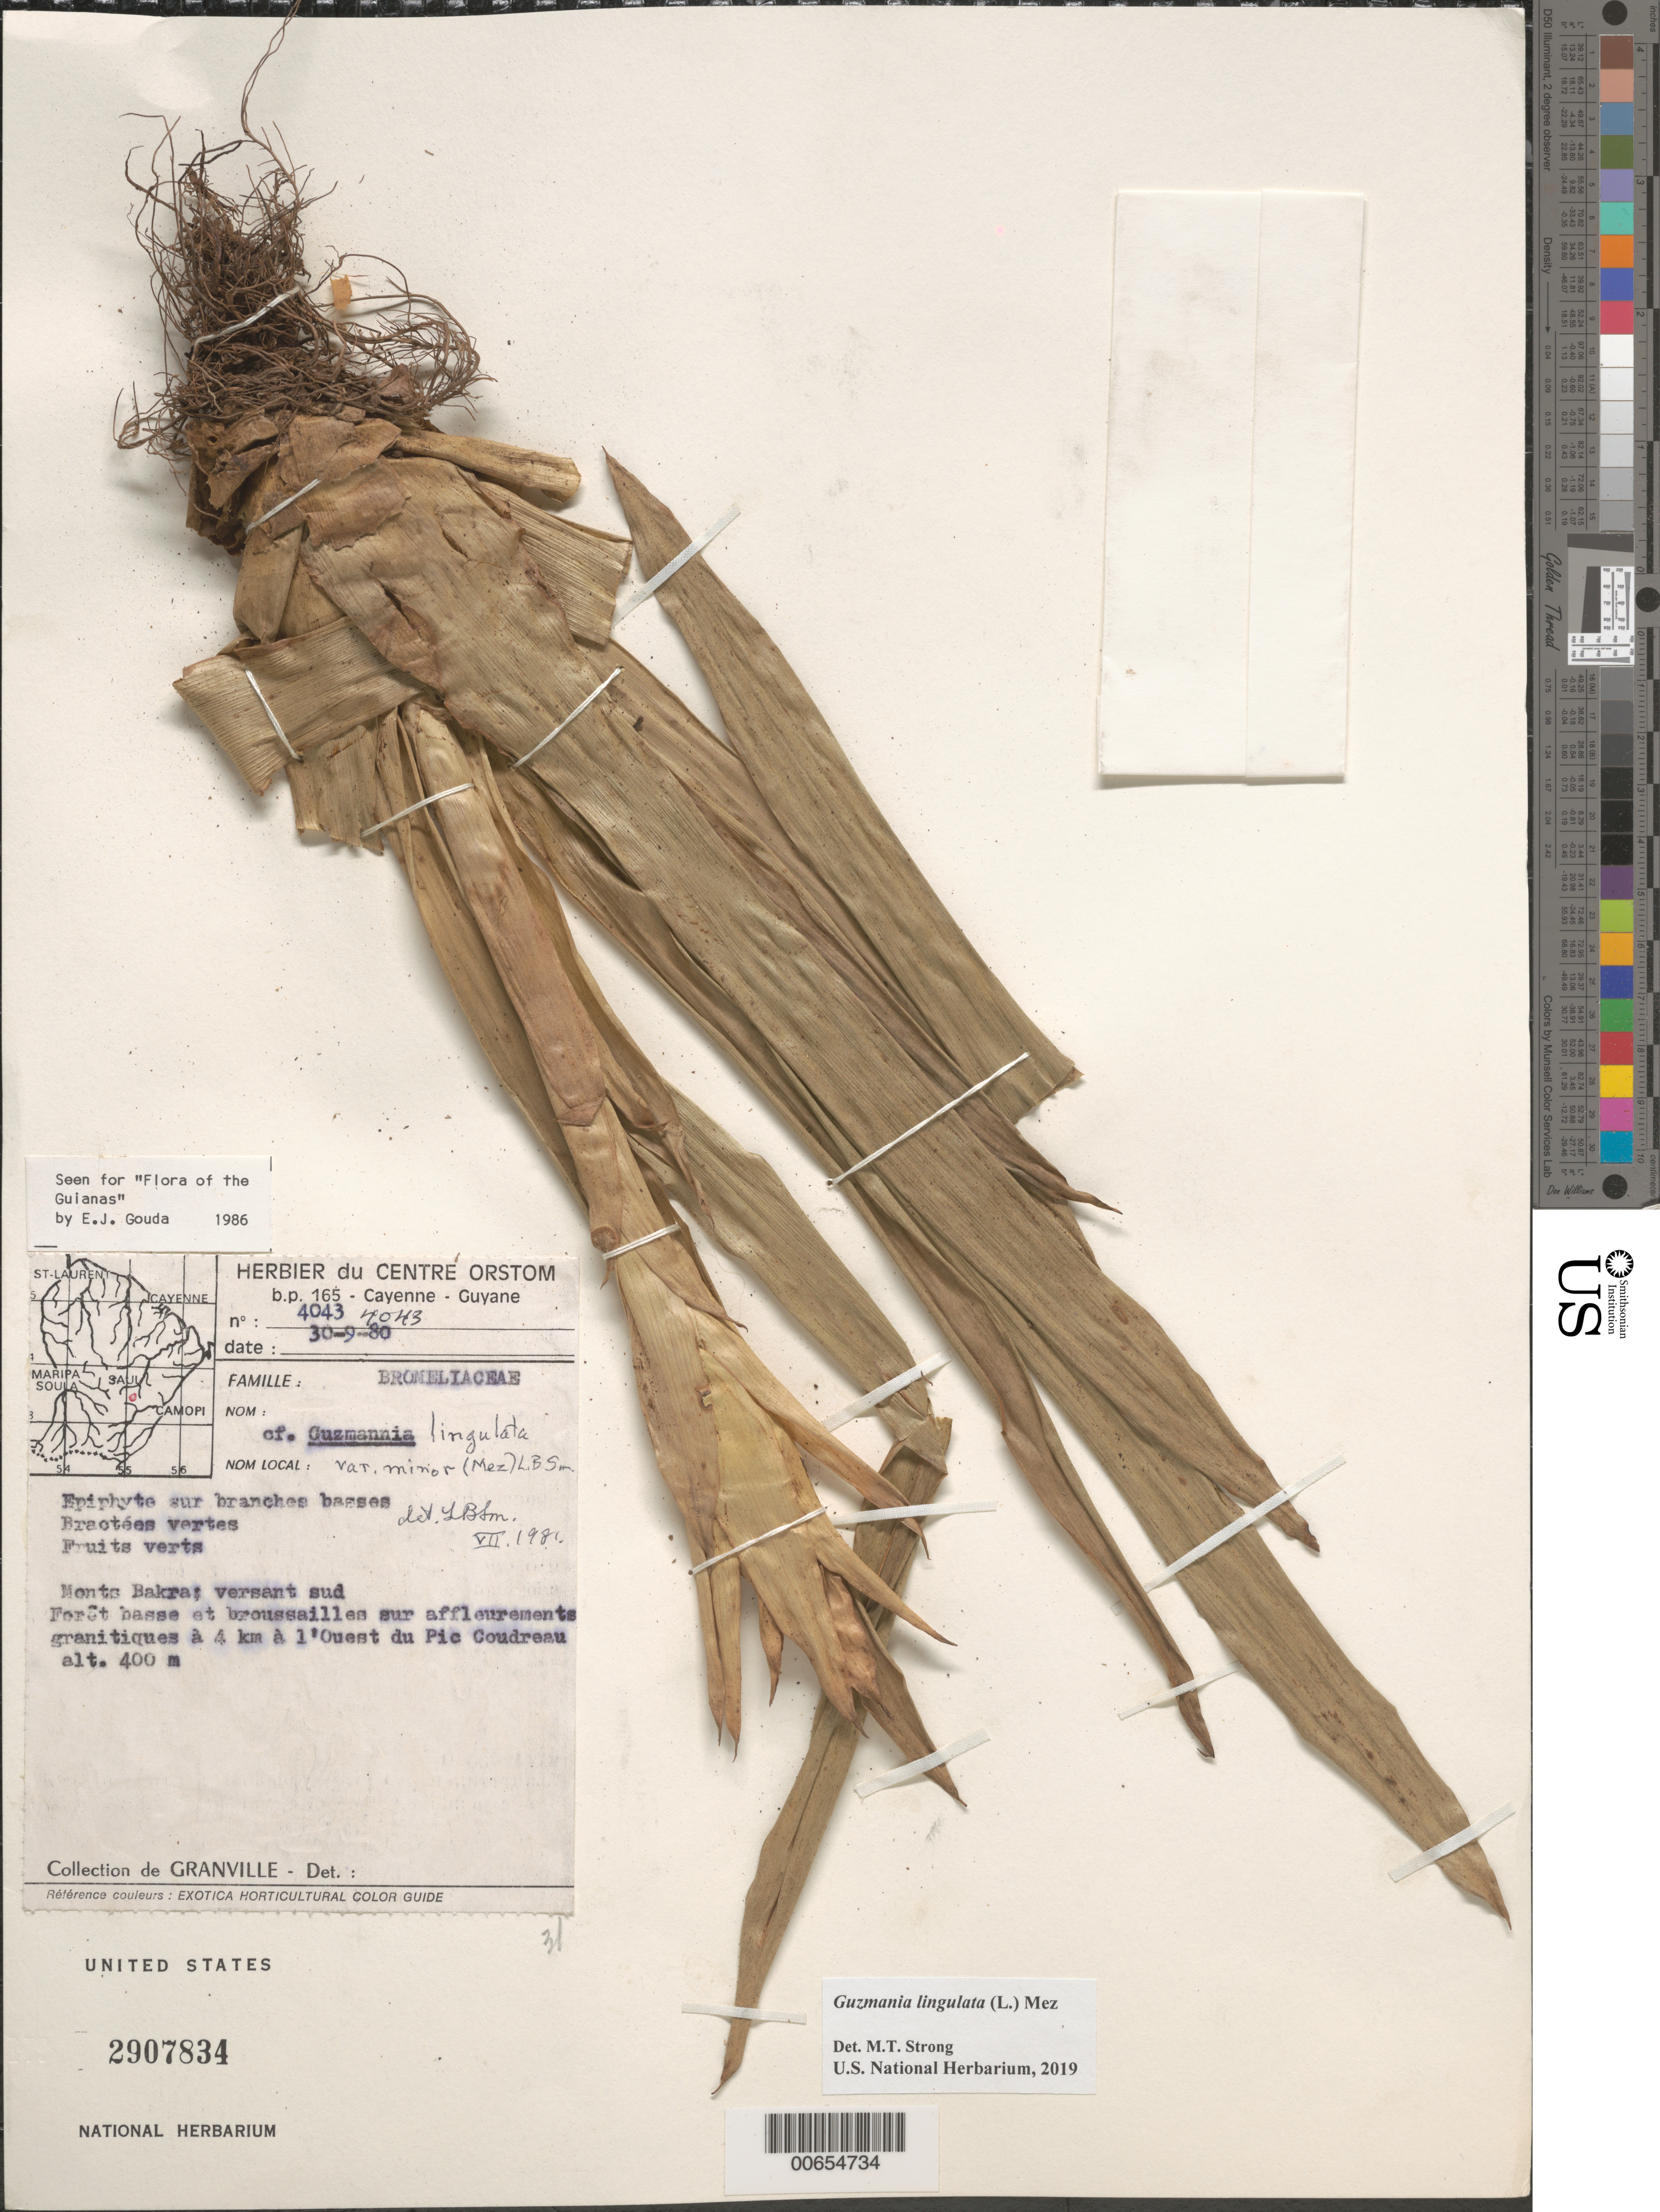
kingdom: Plantae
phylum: Tracheophyta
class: Liliopsida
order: Poales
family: Bromeliaceae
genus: Guzmania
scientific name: Guzmania lingulata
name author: (L.) Mez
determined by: Strong, Mark T., (BOT), Smithsonian Institution - National Museum of Natural History (UNITED STATES)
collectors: J.-J. de Granville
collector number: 4043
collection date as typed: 30-Sep-80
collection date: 1980-09-30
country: French Guiana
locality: Monts Bakra, 4 km a l'Ouest Pic Coudreau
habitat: Forêt basse et broussailles sur affleurements granitiques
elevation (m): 400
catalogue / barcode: US 2907834